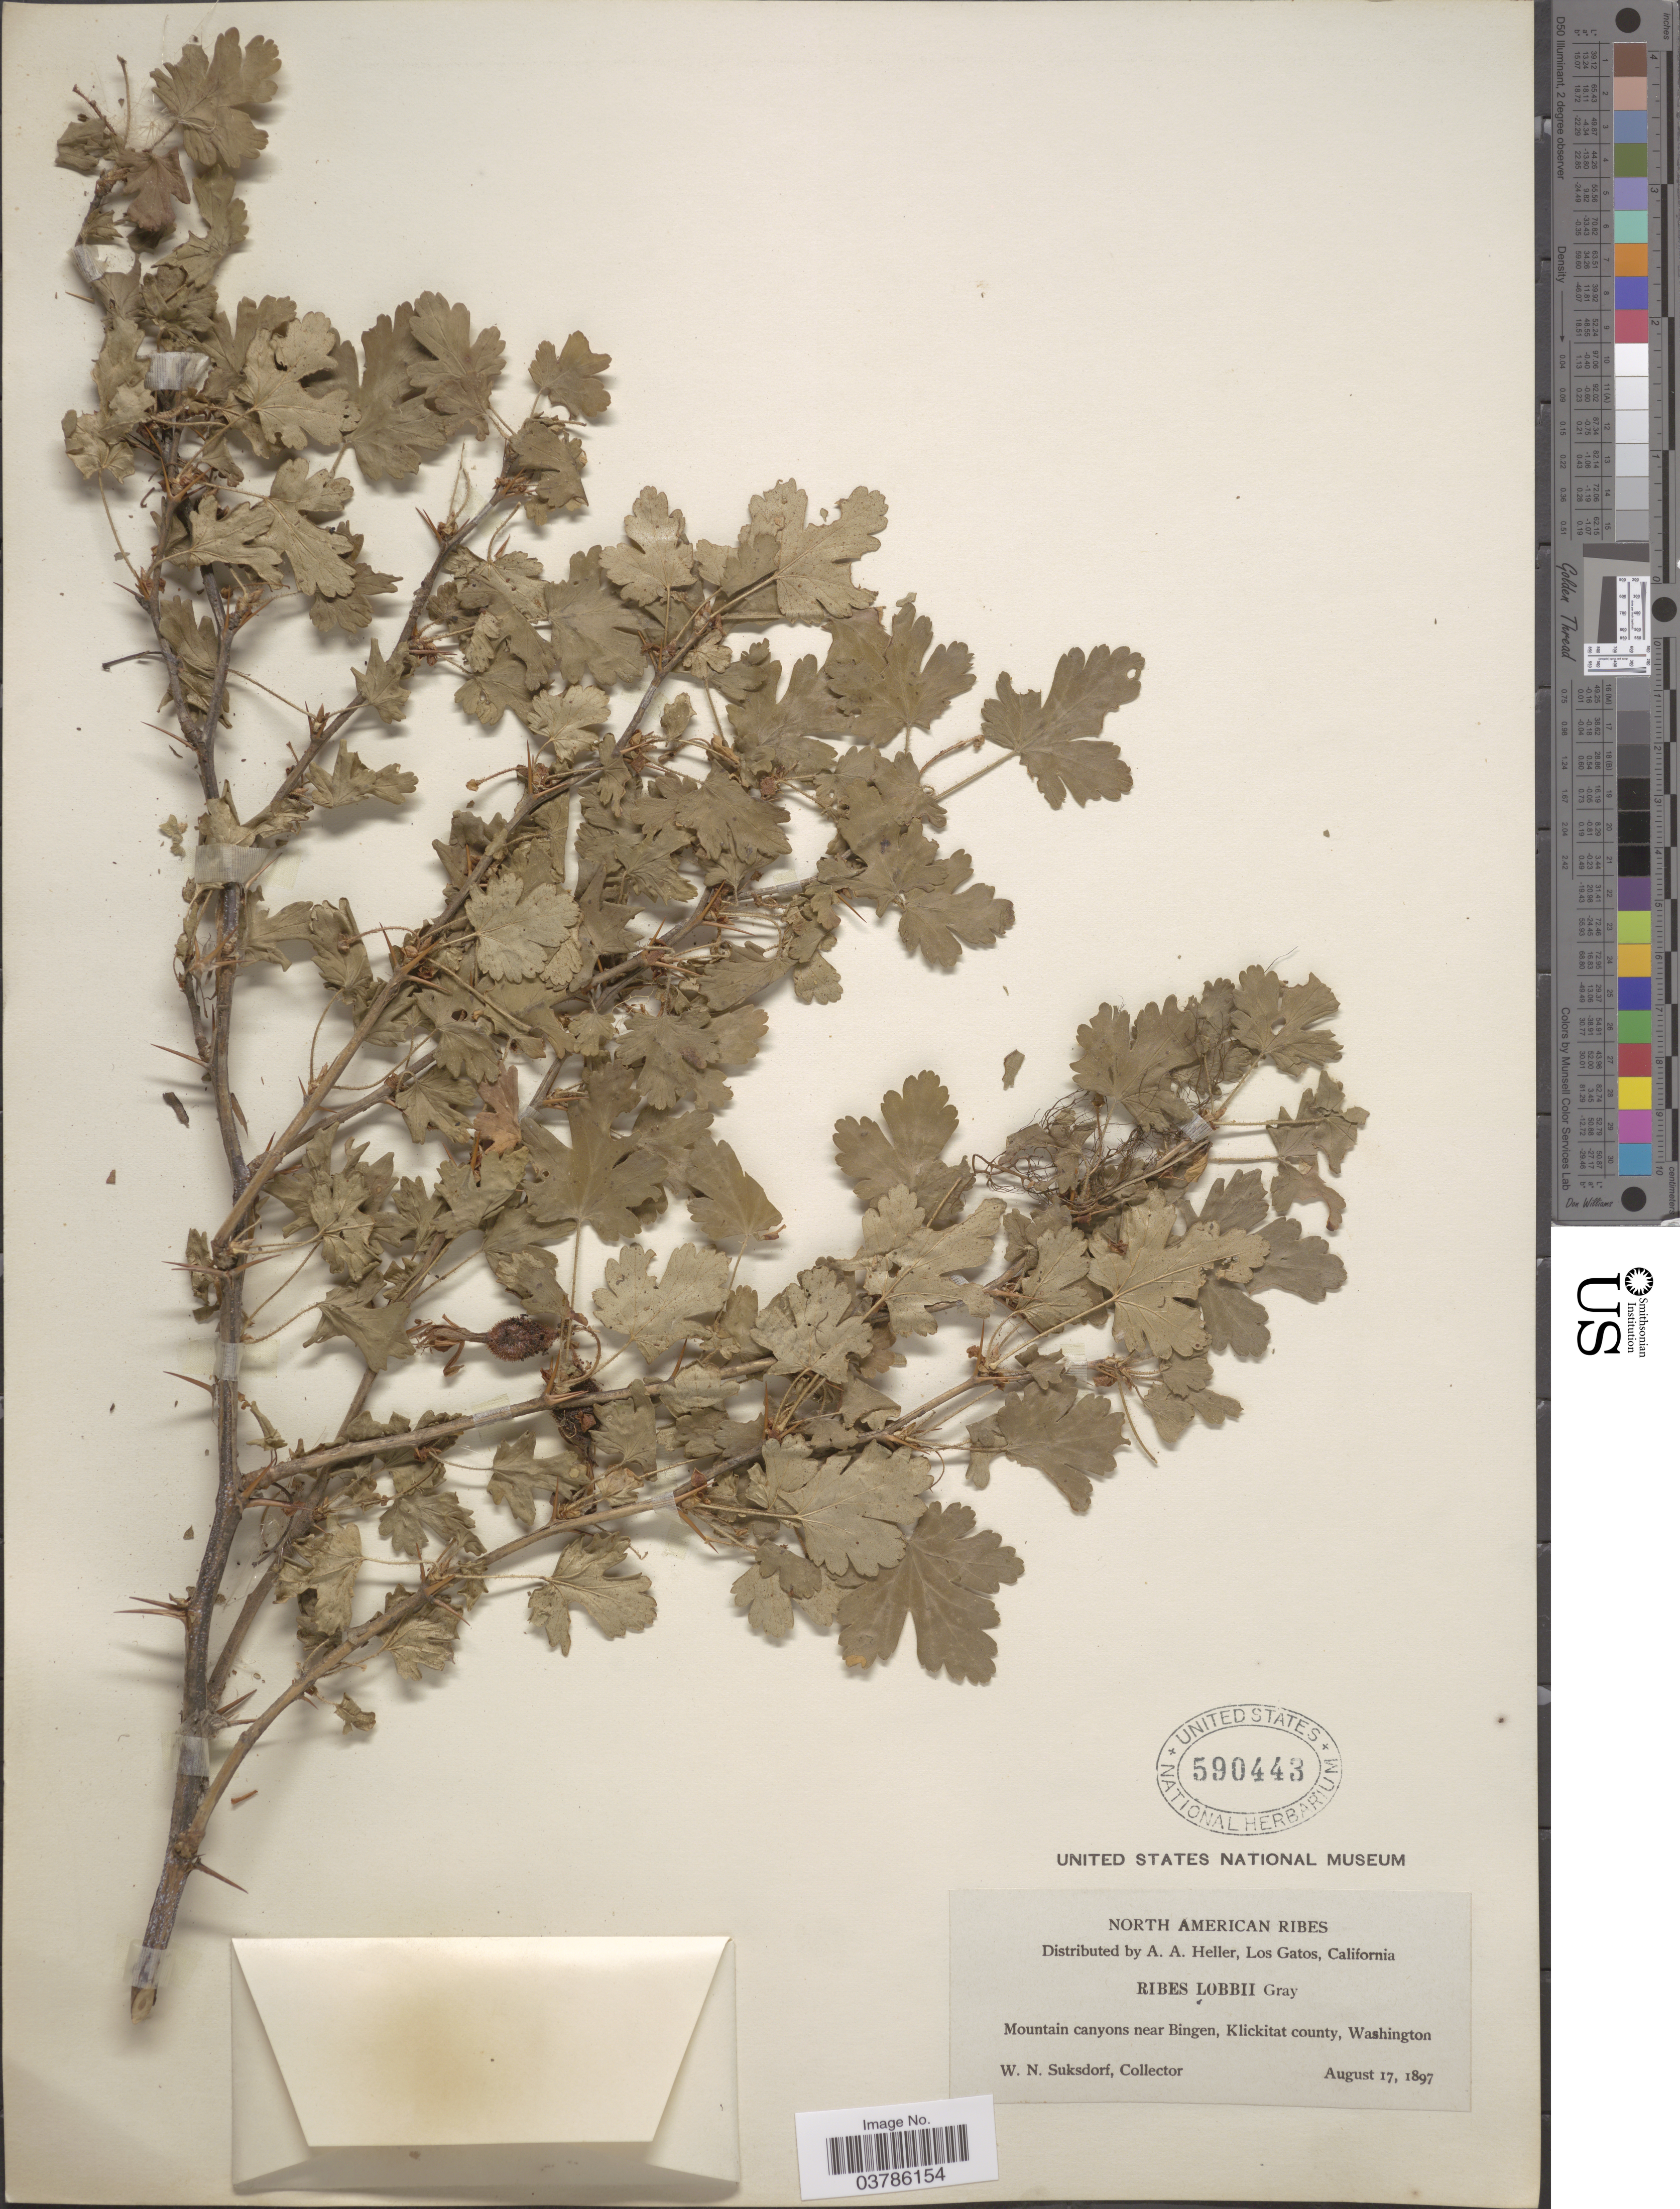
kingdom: Plantae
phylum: Tracheophyta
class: Magnoliopsida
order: Saxifragales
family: Grossulariaceae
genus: Ribes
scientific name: Ribes lobbii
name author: A. Gray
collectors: W. N. Suksdorf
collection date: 1897-08-17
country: United States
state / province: Washington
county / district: Klickitat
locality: Mountains canyons near Bingen, Klickitat county.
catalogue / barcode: US 590443